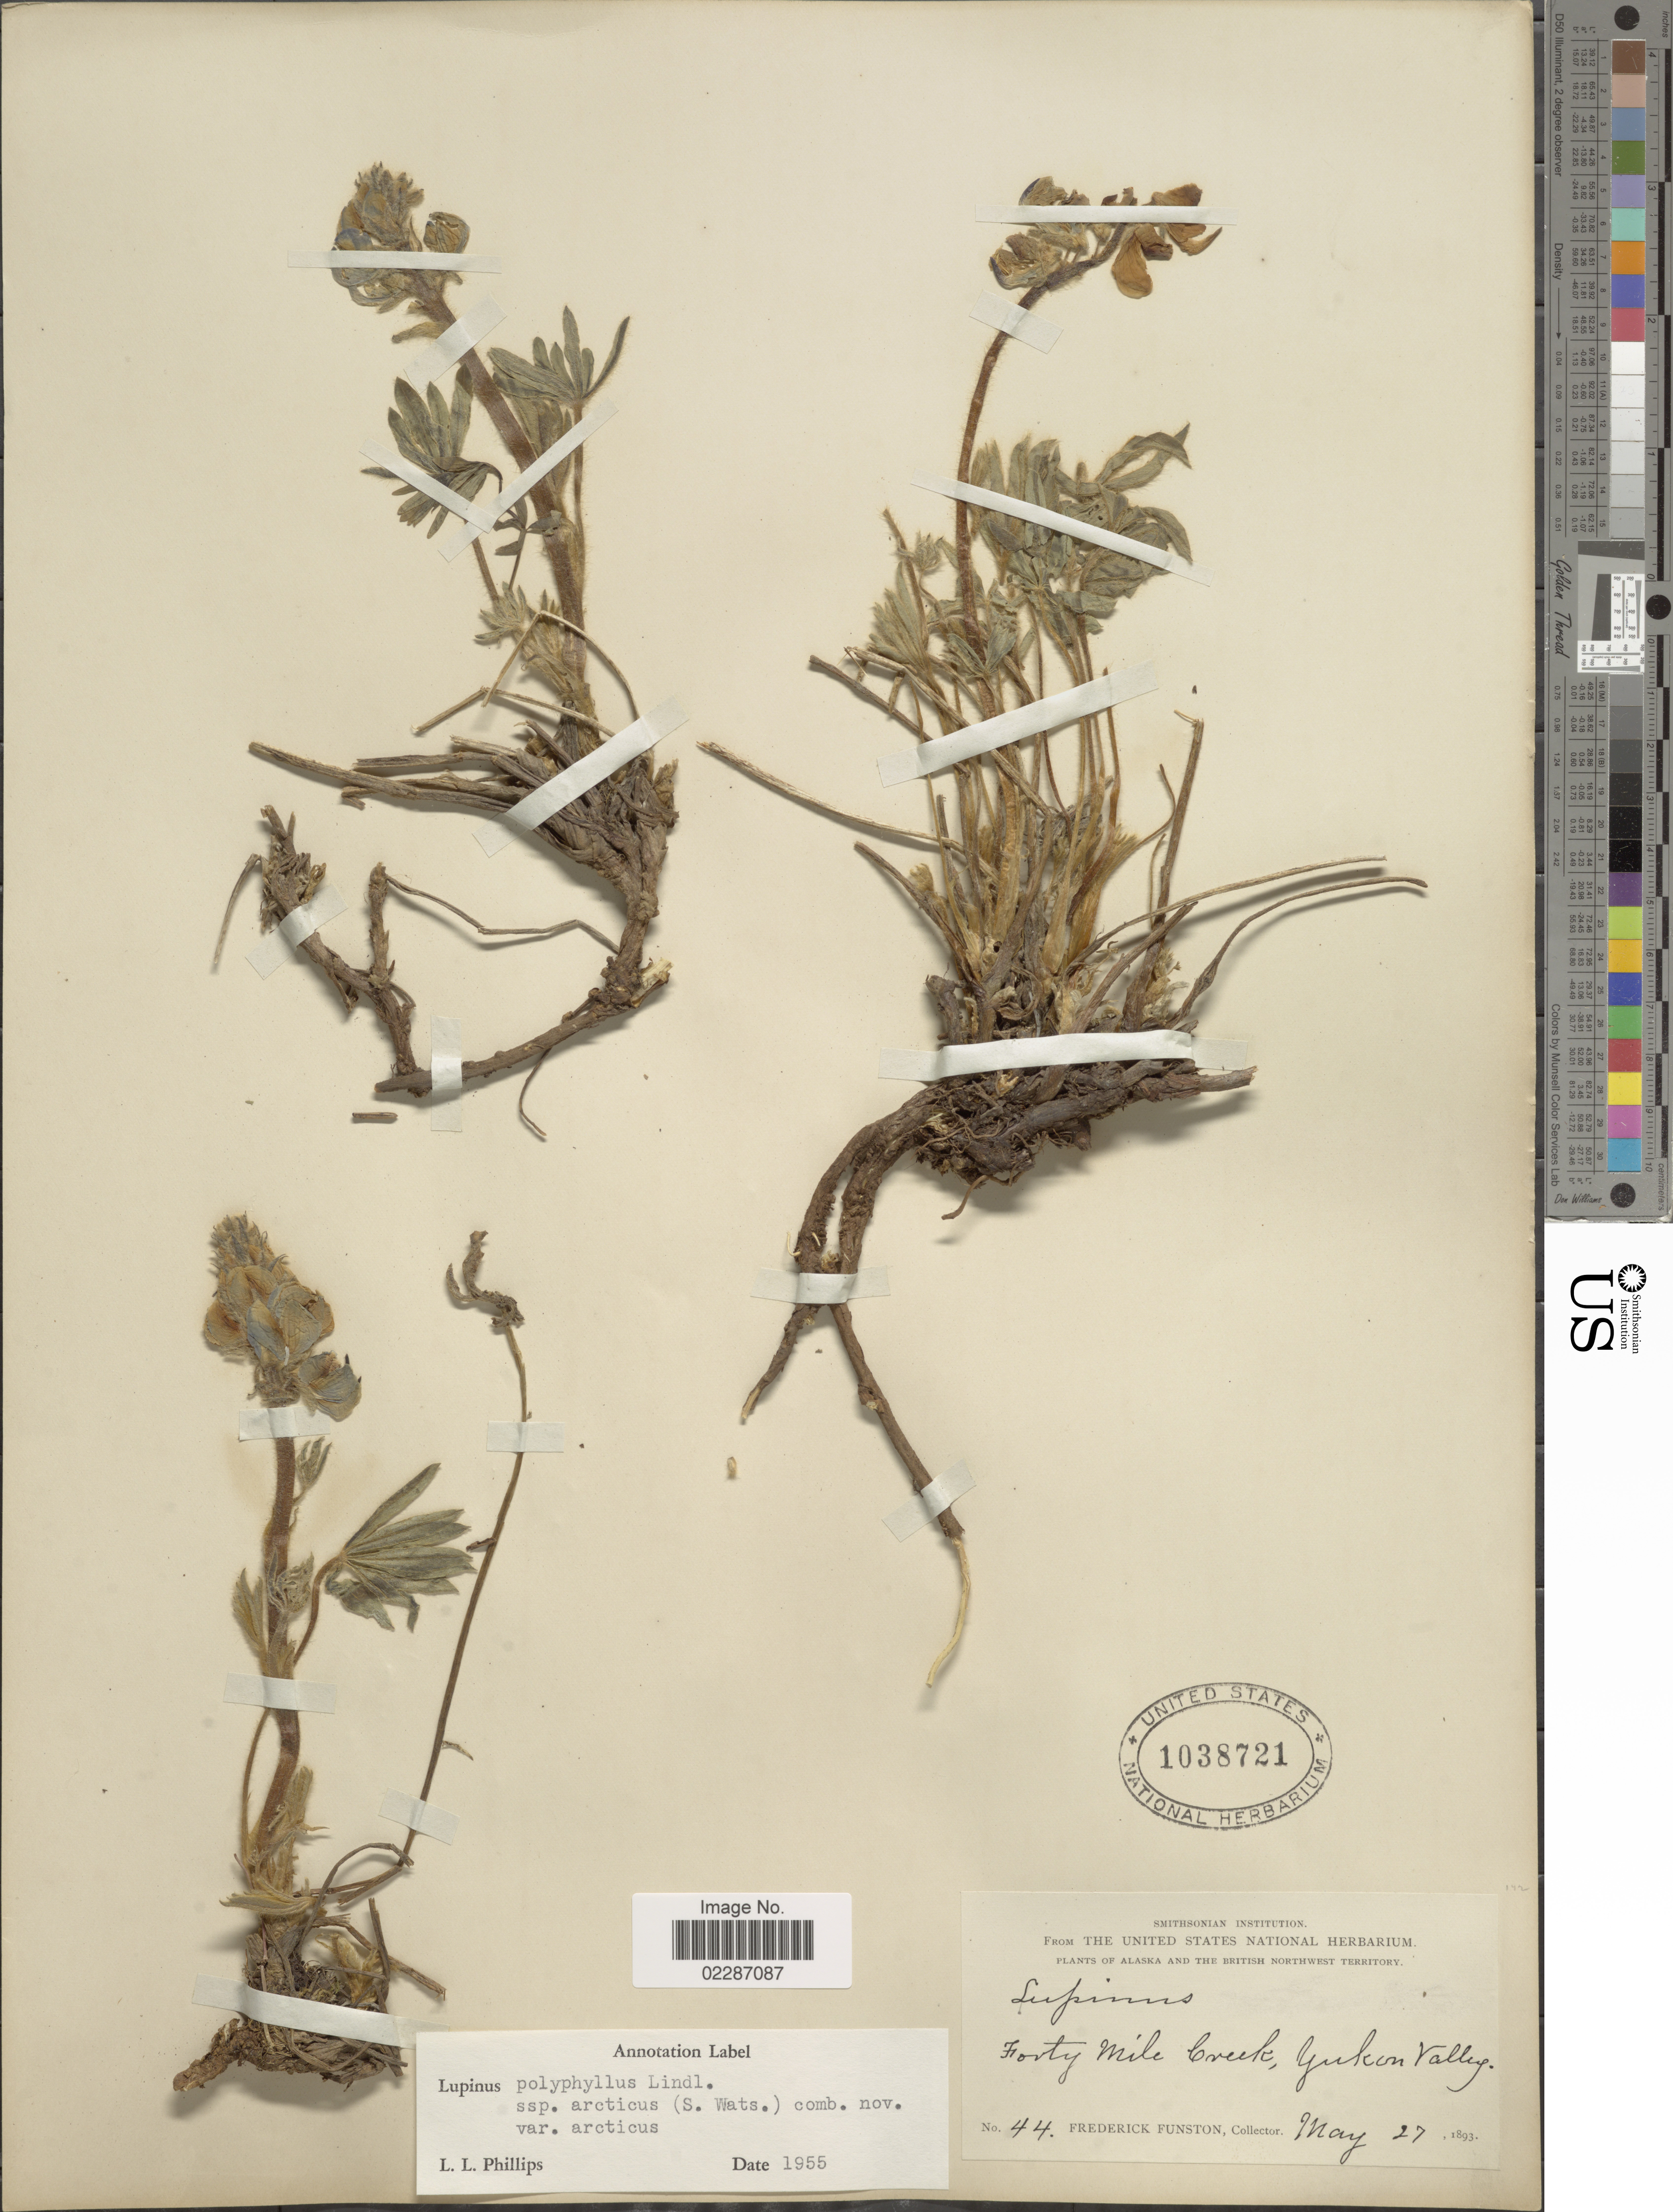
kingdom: Plantae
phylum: Tracheophyta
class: Magnoliopsida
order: Fabales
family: Fabaceae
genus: Lupinus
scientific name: Lupinus arcticus subsp. arcticus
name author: S. Watson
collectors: F. Funston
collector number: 44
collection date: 1893-05-27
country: Canada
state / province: Yukon Territory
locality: Alaska and The British Northwest Territory, Forty Mile Creek, Yukon Valley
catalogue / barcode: US 1038721